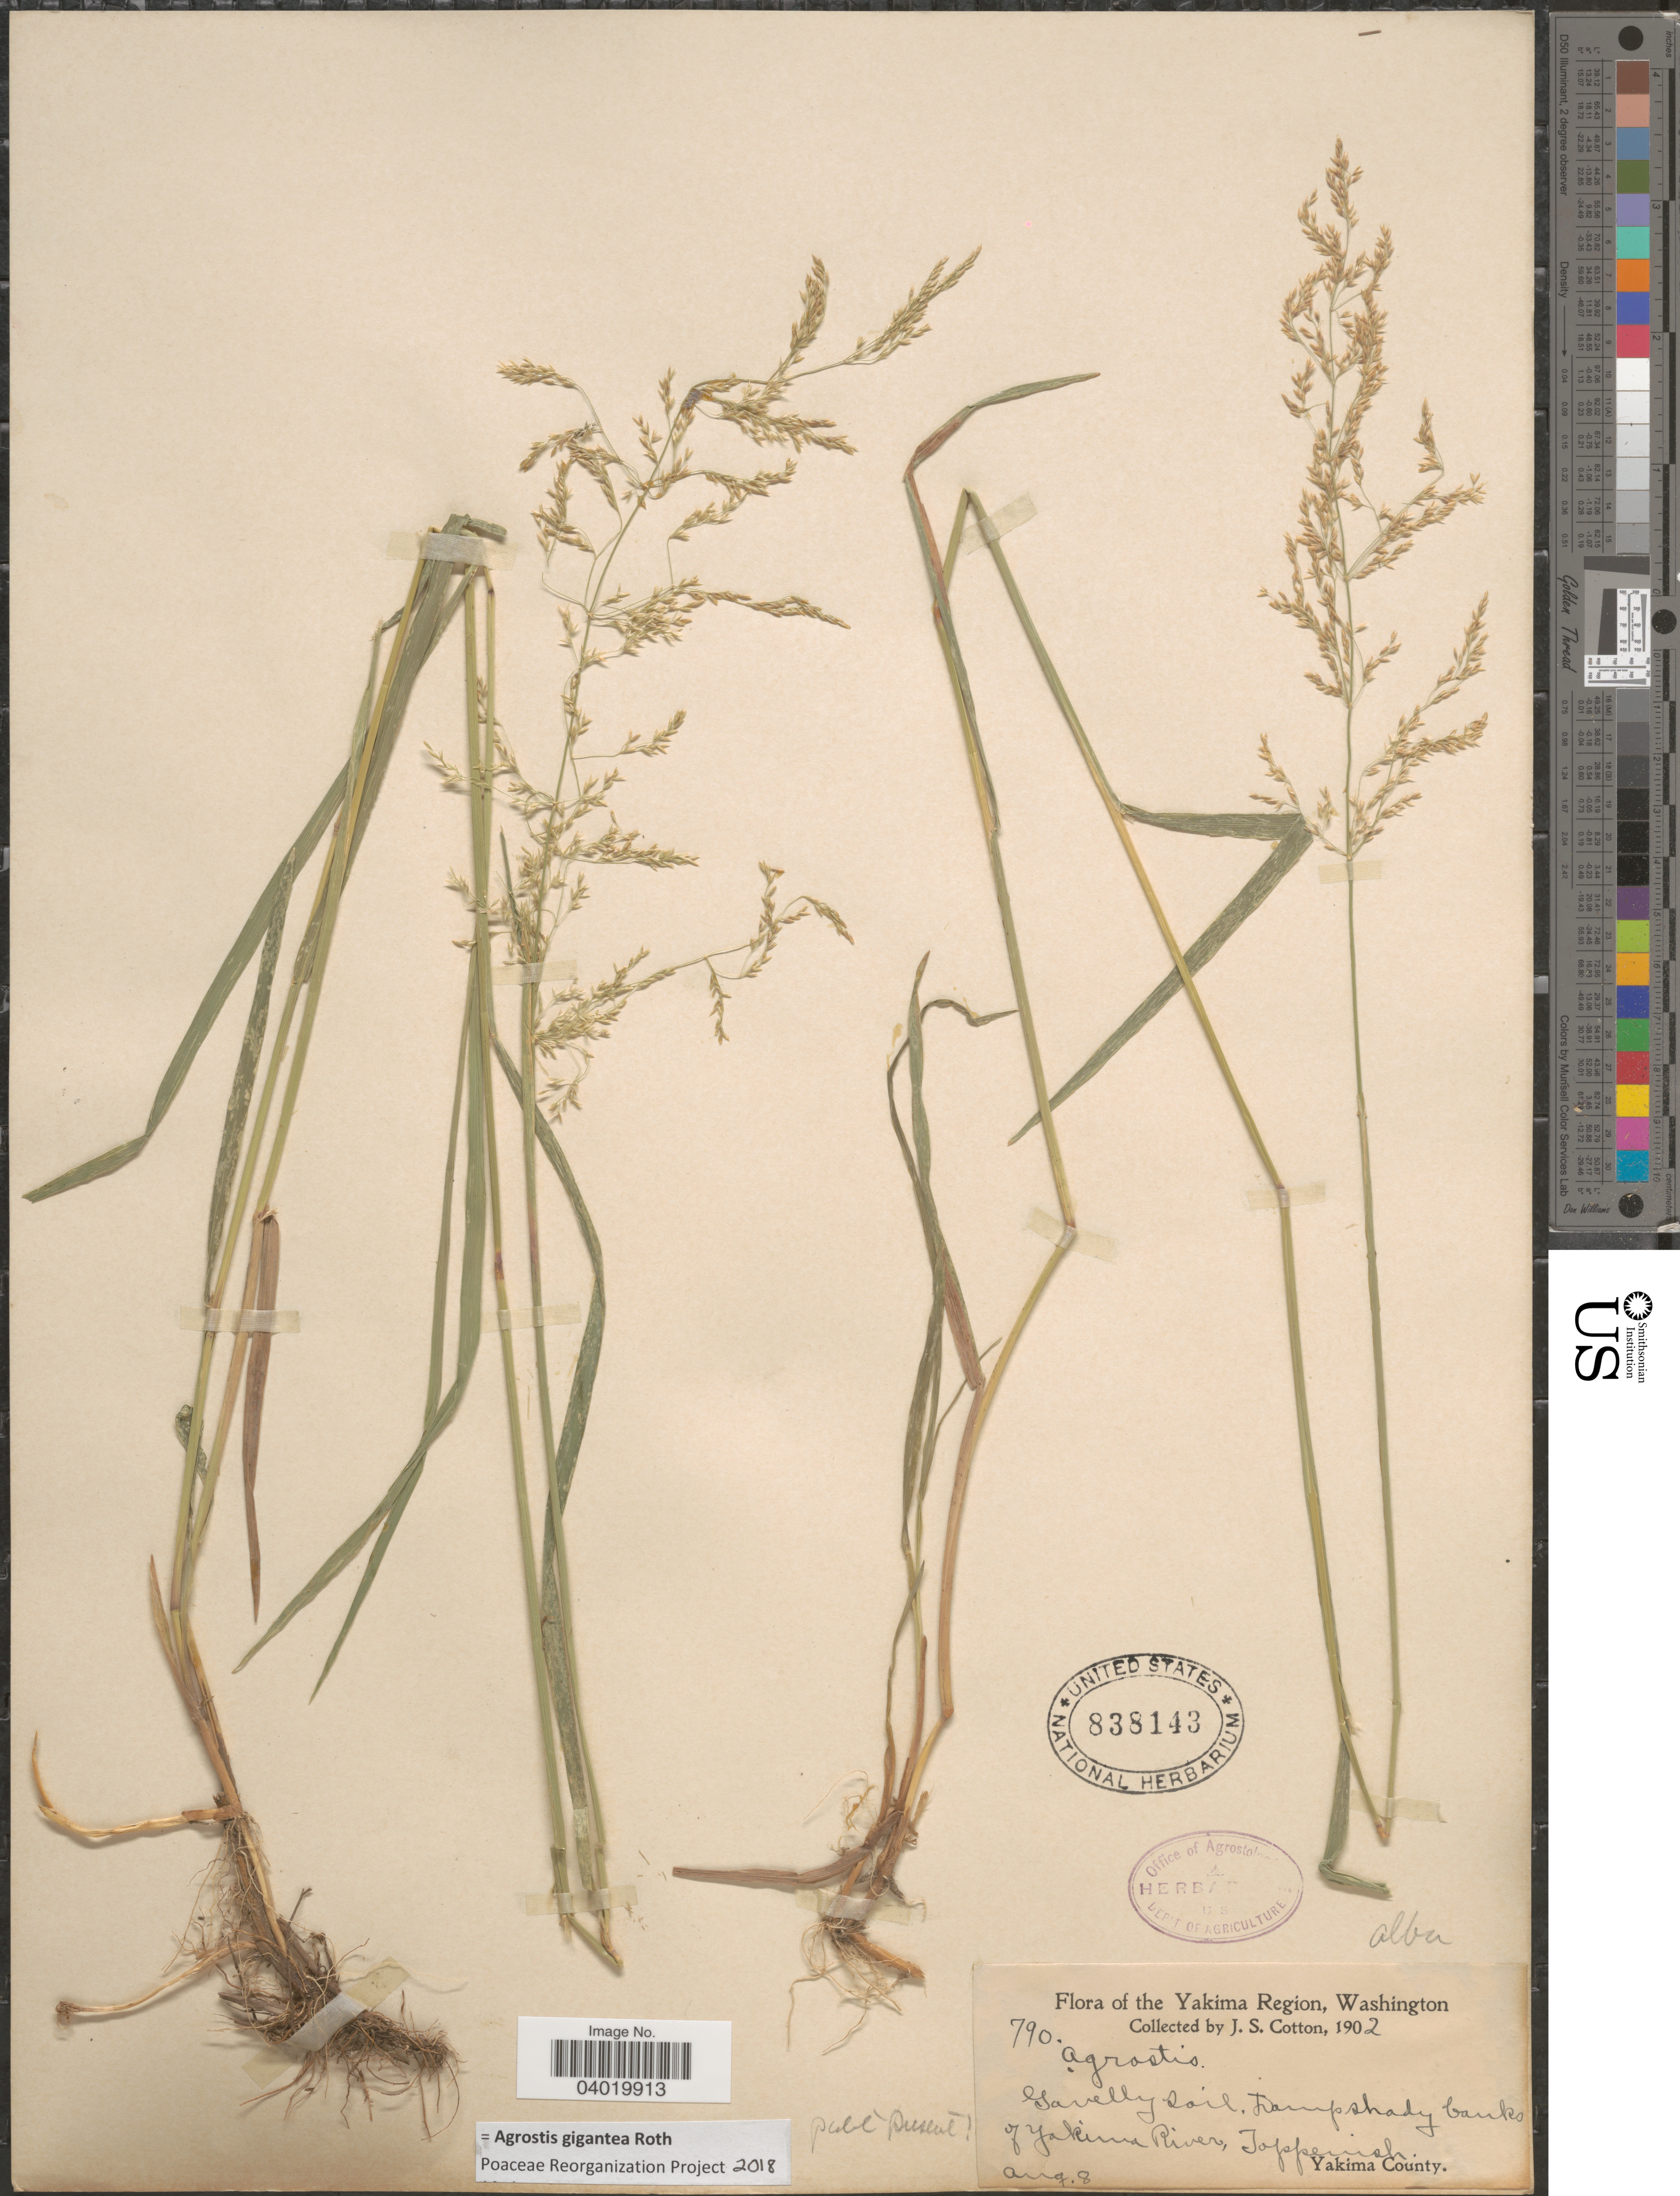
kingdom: Plantae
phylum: Tracheophyta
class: Liliopsida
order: Poales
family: Poaceae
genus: Agrostis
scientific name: Agrostis gigantea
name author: Roth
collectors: J. S. Cotton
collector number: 790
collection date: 1902-08-08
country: United States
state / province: Washington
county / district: Yakima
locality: Yakima Region. Gravelly soil. Damp shady banks of Yakima River, Toppenish. Yakima County.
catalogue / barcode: US 838143